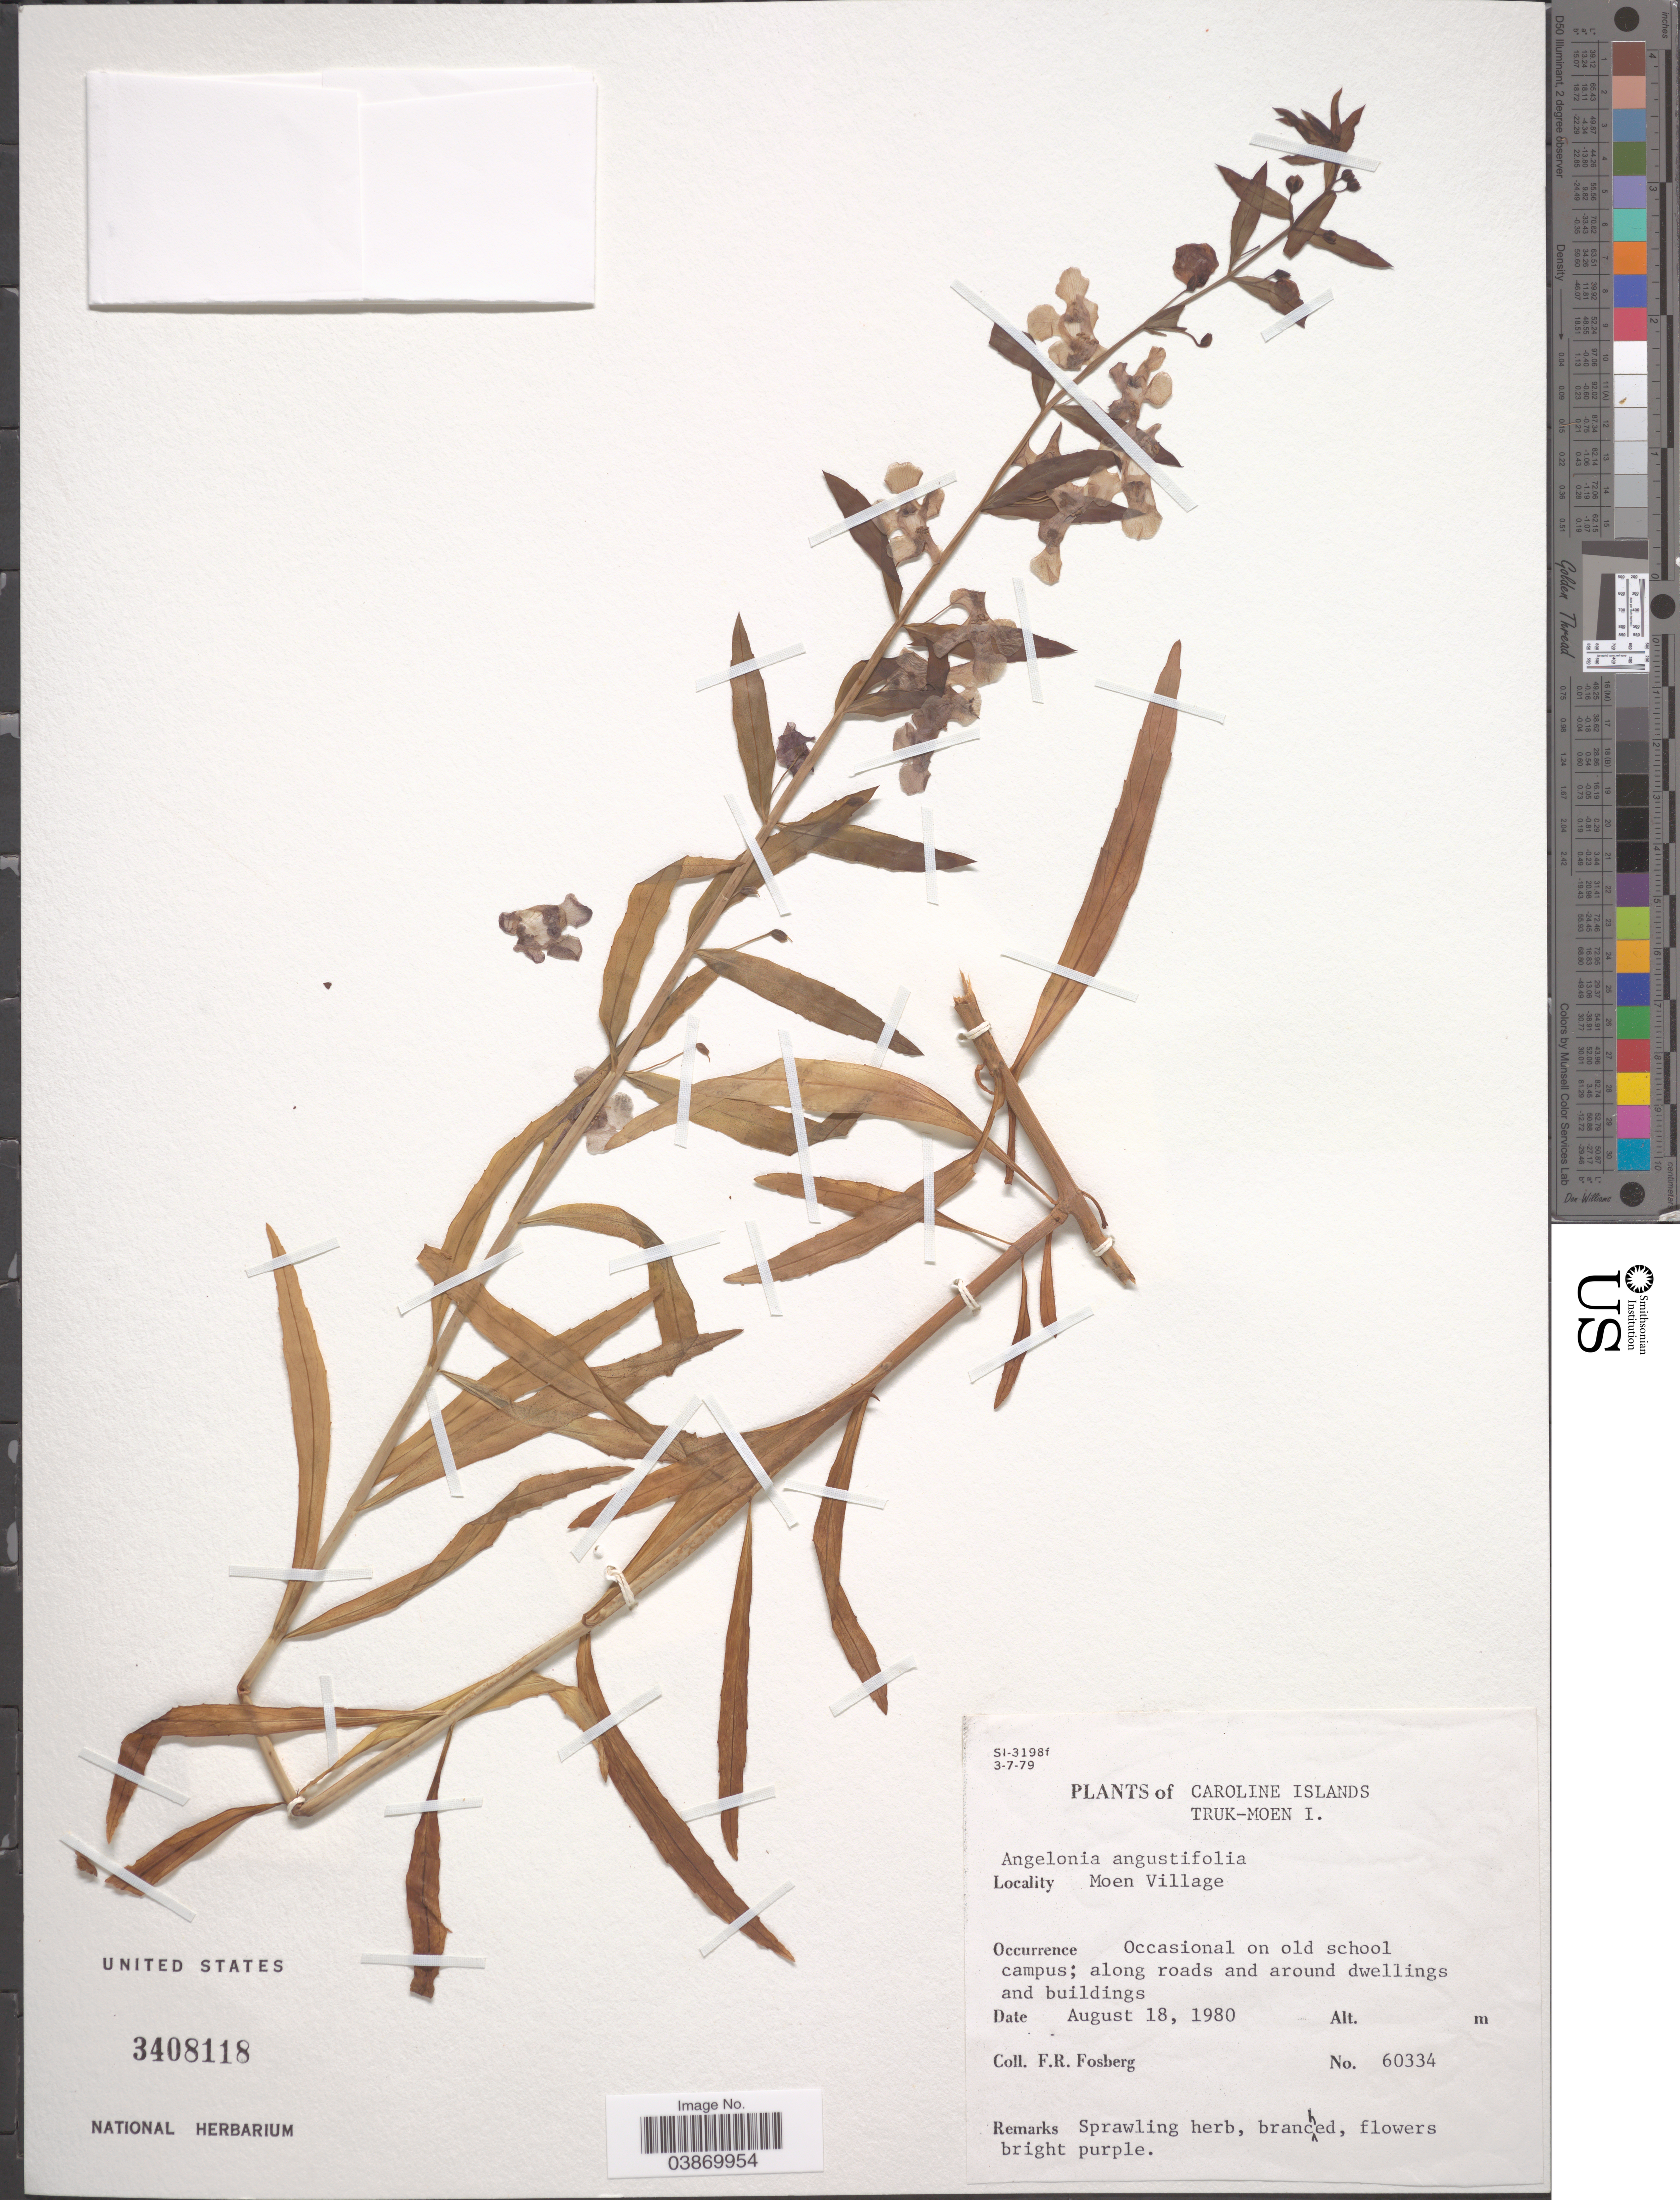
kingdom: Plantae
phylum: Tracheophyta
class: Magnoliopsida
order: Lamiales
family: Plantaginaceae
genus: Angelonia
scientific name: Angelonia angustifolia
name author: Benth.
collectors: F. R. Fosberg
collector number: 60334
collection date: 1980-08-18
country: Micronesia, Federated States of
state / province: Truk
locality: Caroline Islands. Truk-Moen I. Moen Village.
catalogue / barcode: US 3408118